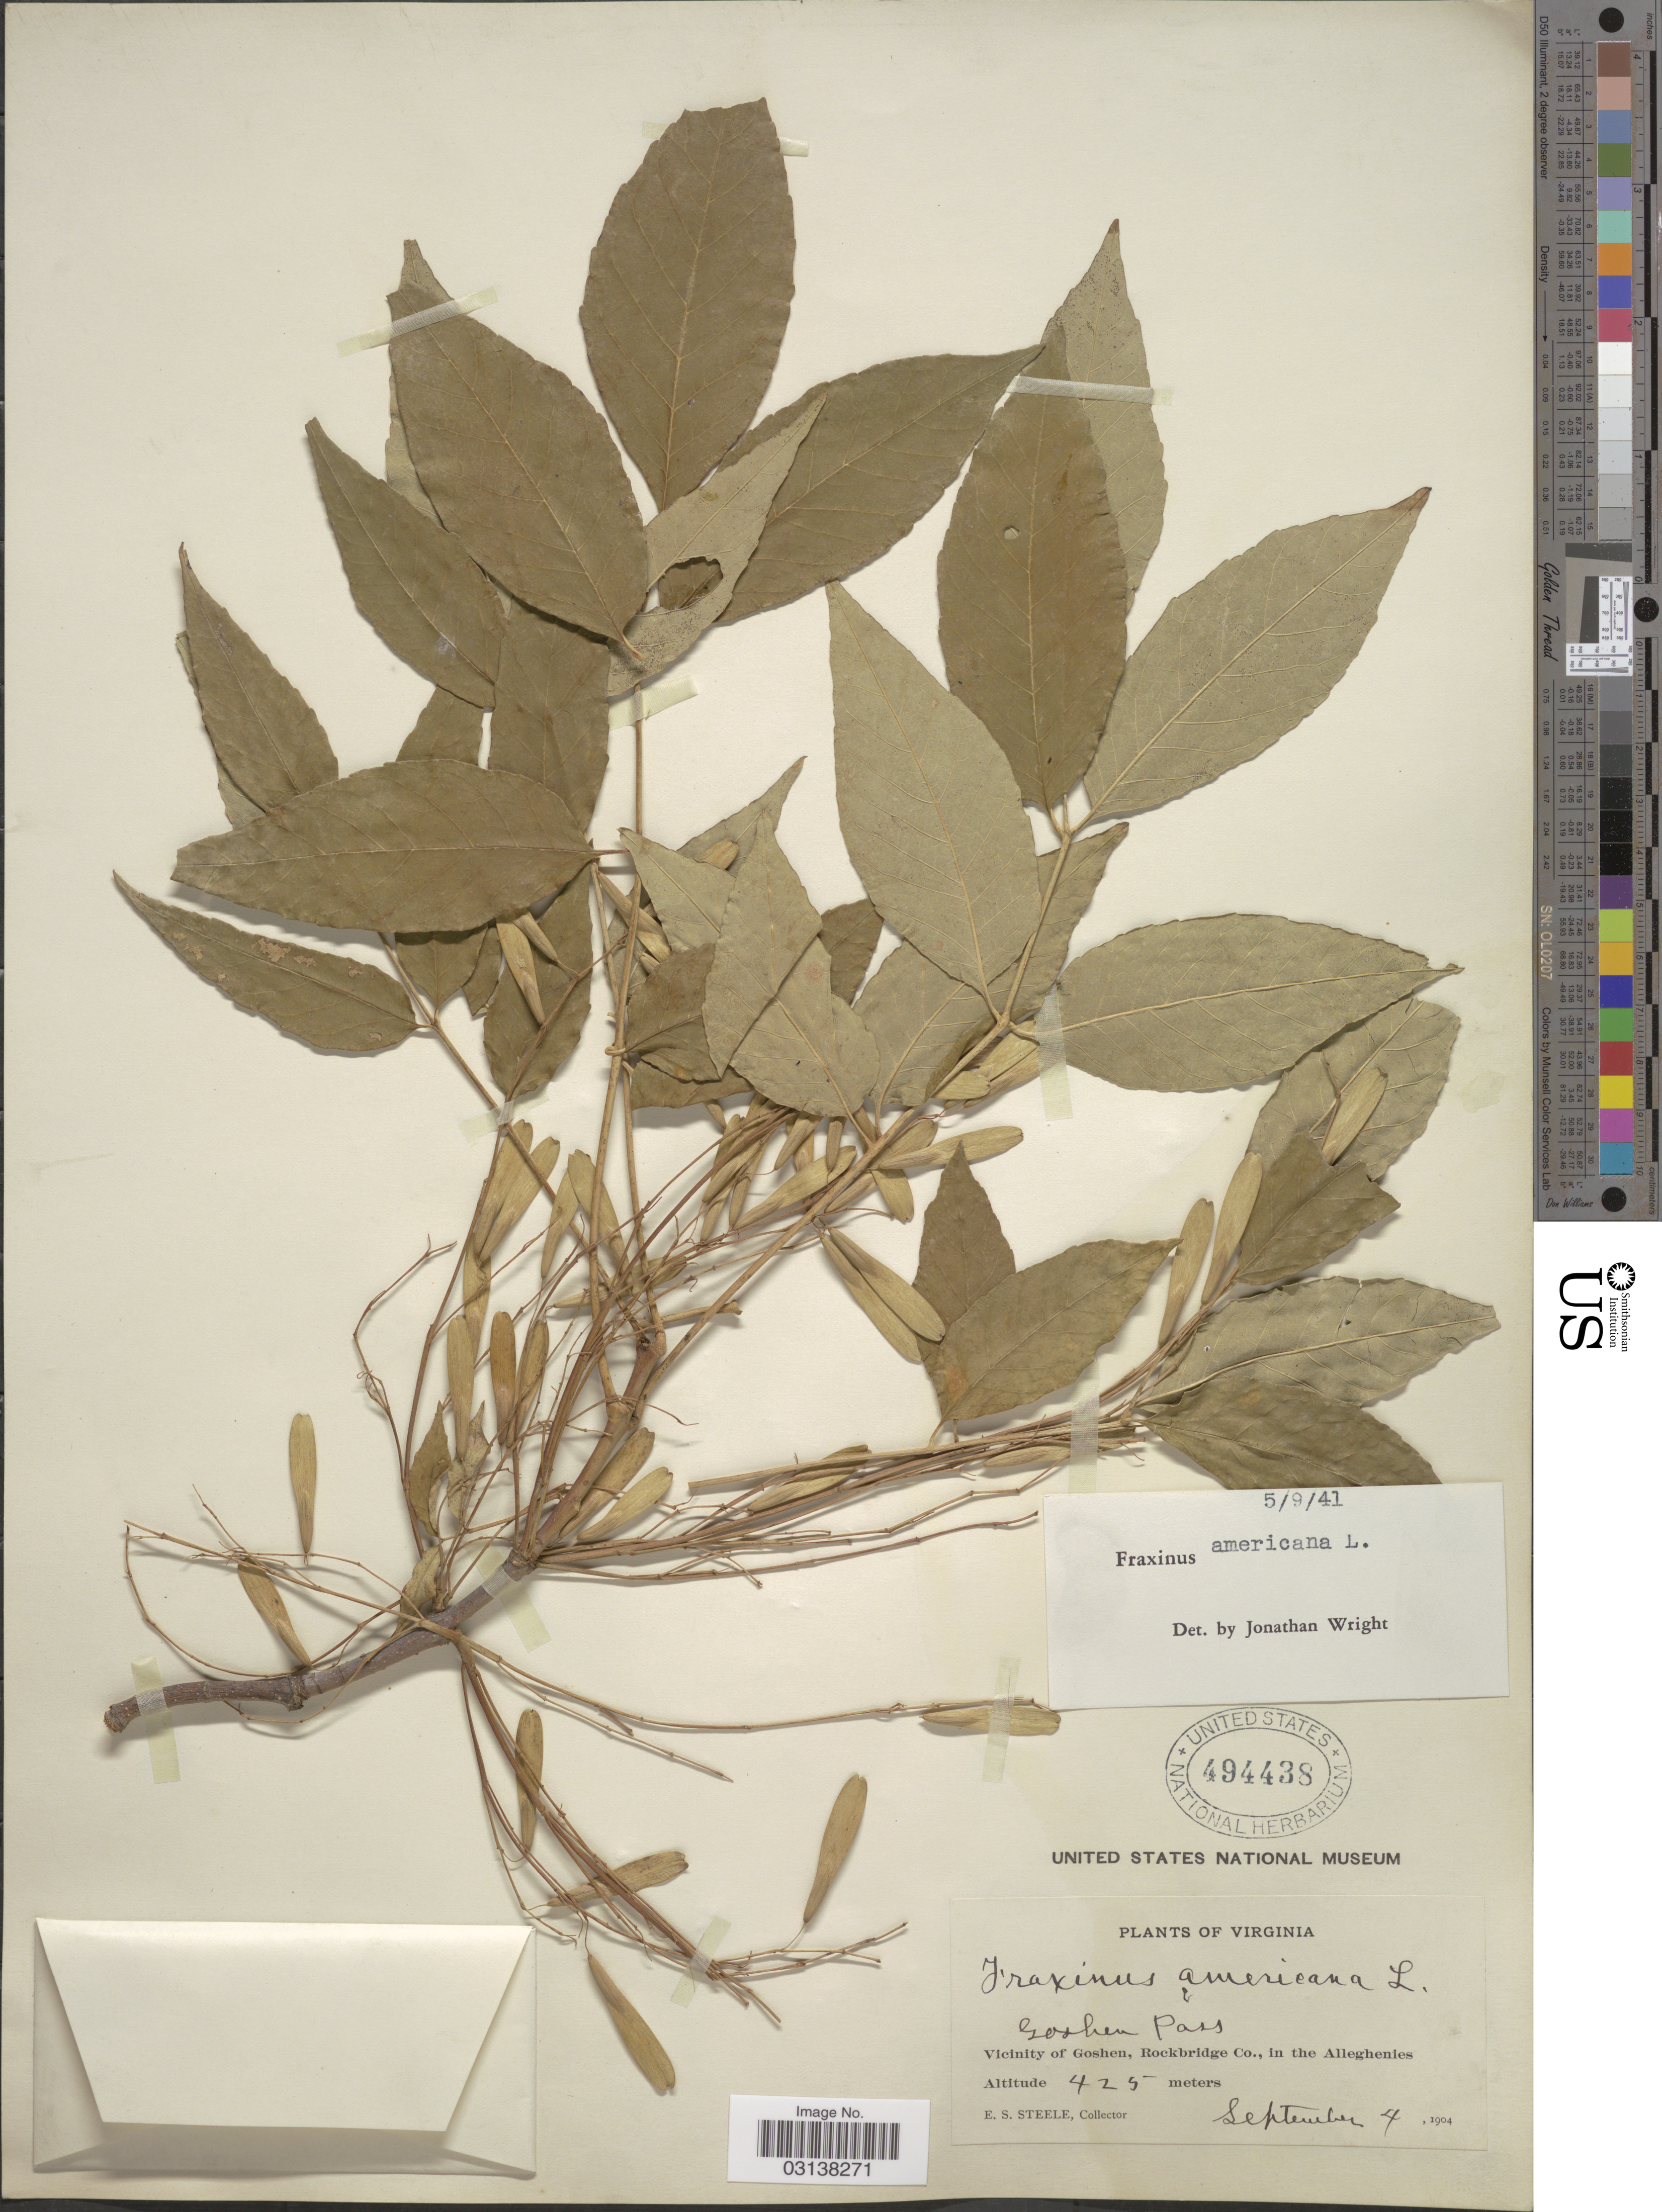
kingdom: Plantae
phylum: Tracheophyta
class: Magnoliopsida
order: Lamiales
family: Oleaceae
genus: Fraxinus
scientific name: Fraxinus americana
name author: L.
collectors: E. Steele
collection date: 1904-09-04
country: United States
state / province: Virginia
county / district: Rockbridge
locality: Goshen Pass. Vicinity of Goshen, in the Alleghenies.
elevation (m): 425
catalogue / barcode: US 494438